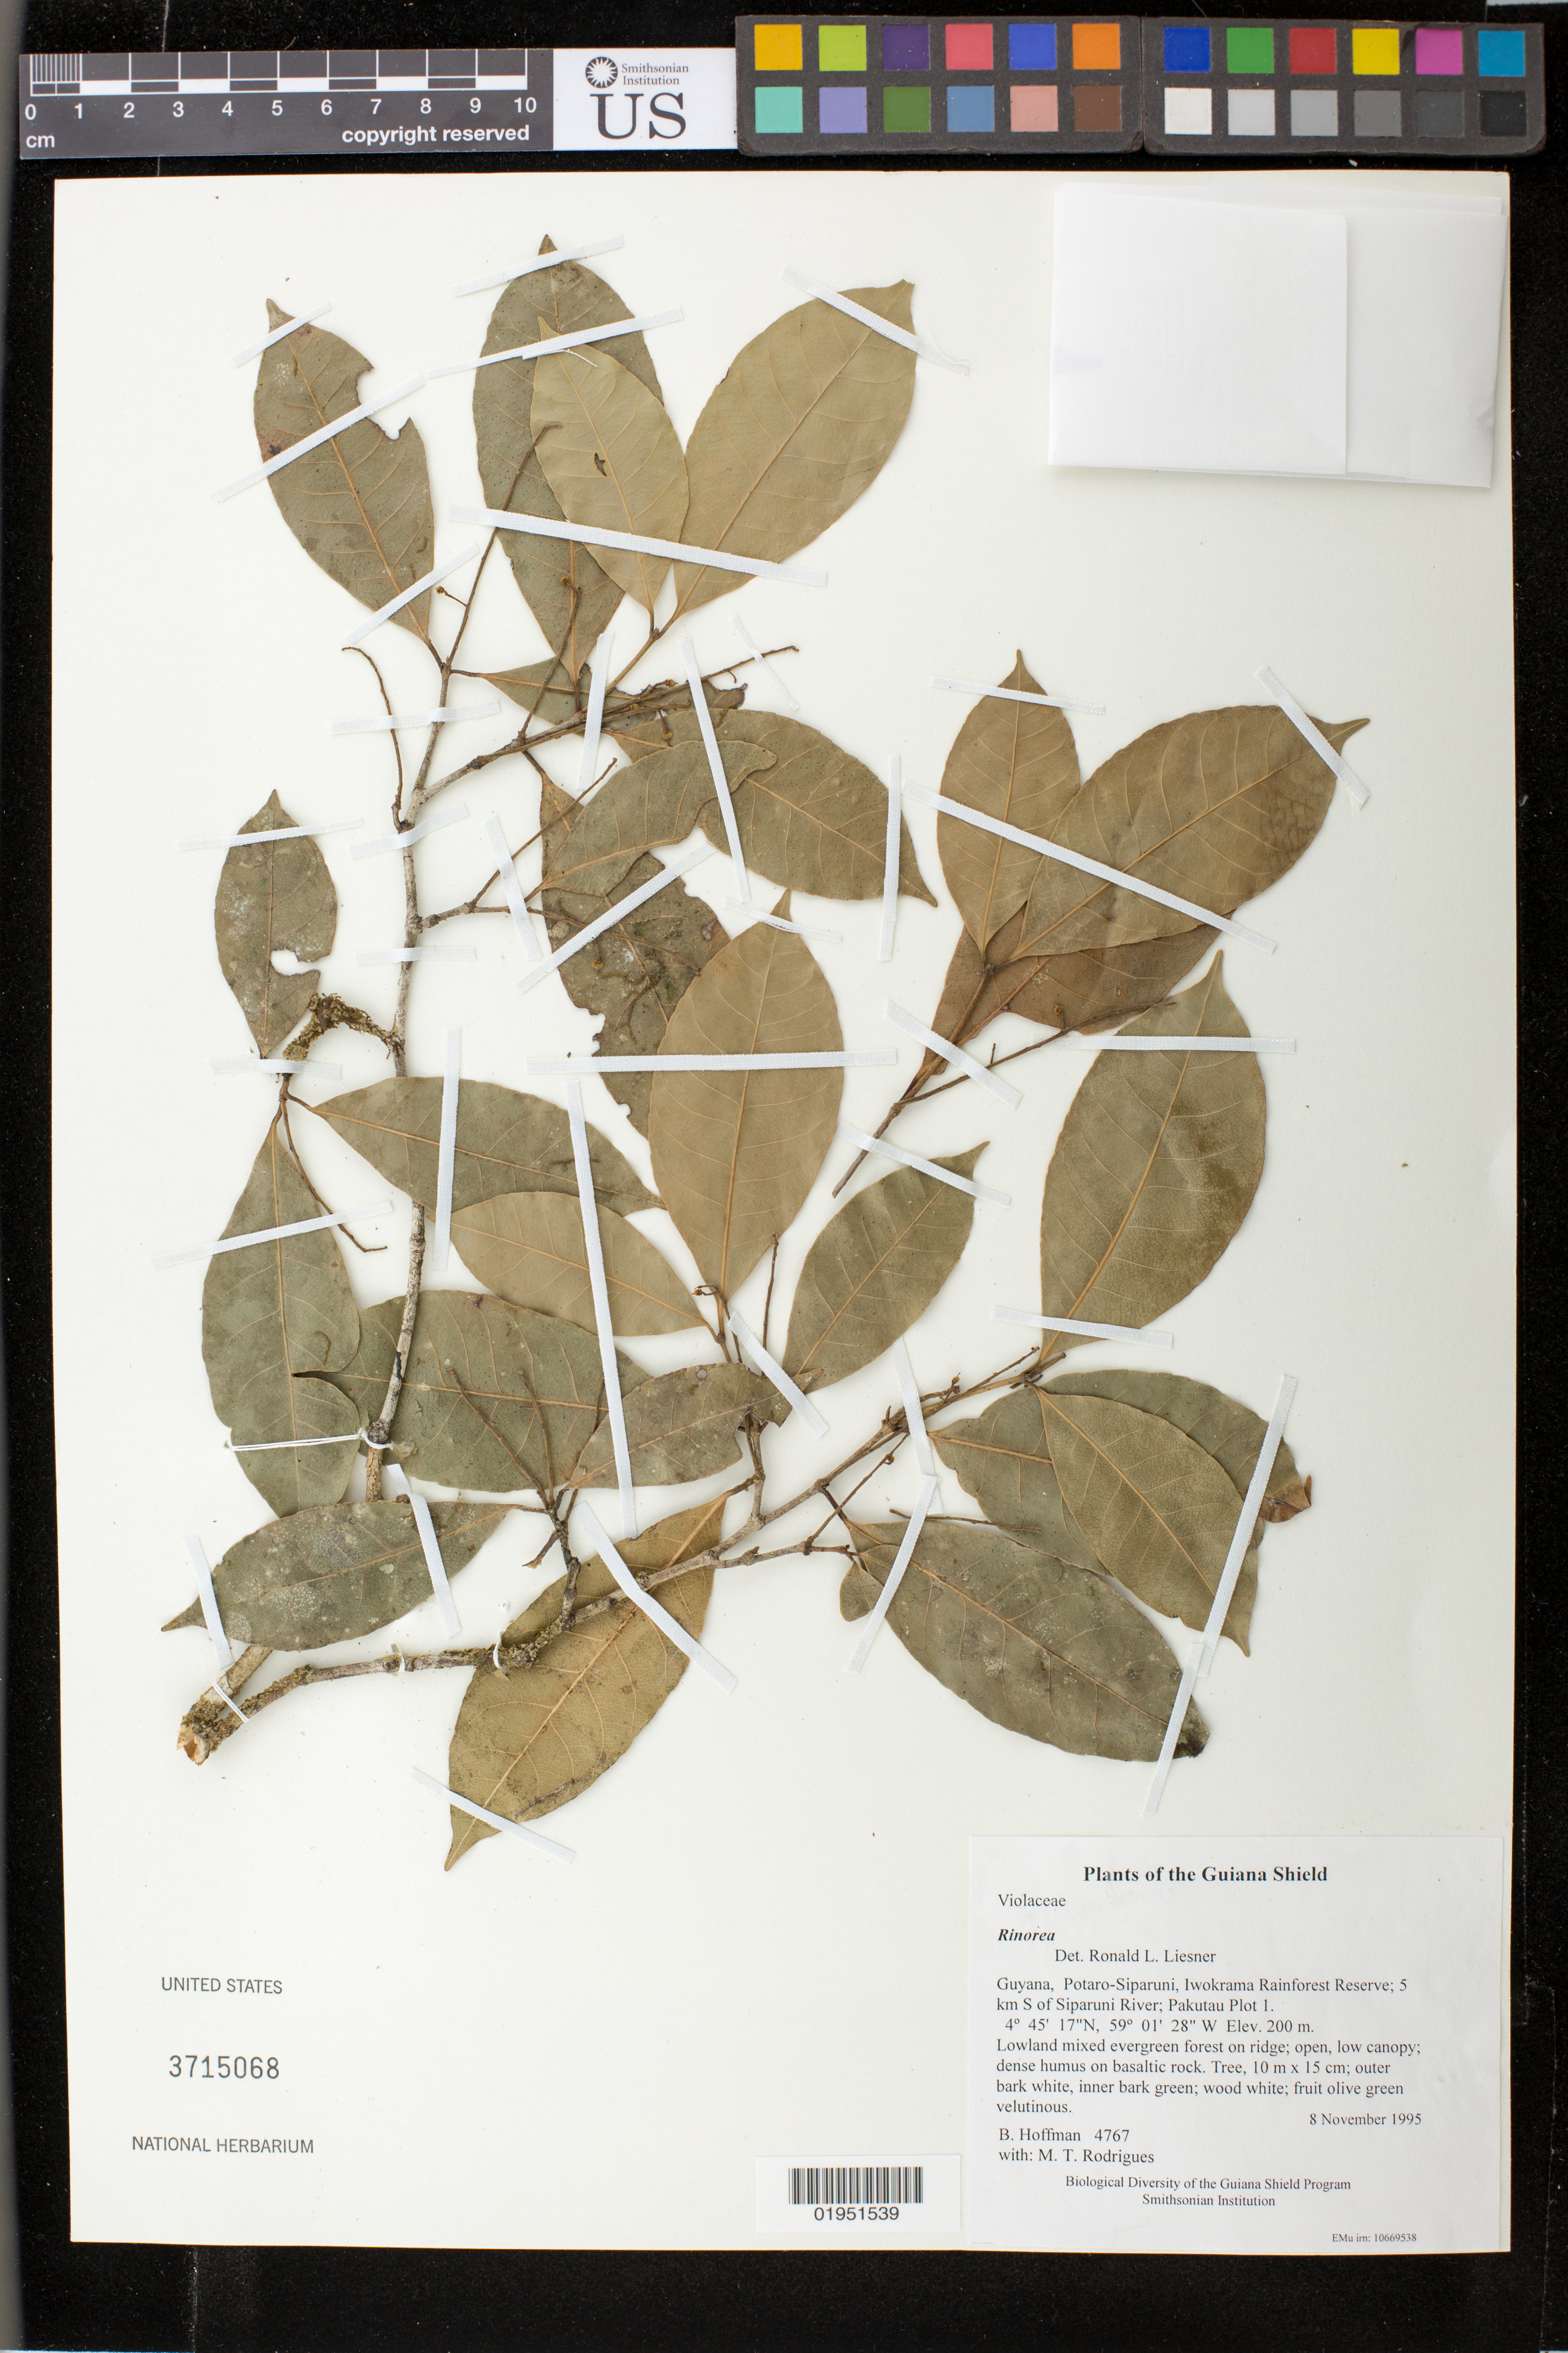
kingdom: Plantae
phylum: Tracheophyta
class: Magnoliopsida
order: Malpighiales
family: Violaceae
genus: Rinorea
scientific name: Rinorea sp.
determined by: Liesner, R. L.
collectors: B. Hoffman & M. T. Rodrigues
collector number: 4767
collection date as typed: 8 November 1995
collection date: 1995-11-08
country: Guyana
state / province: Potaro-Siparuni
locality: Iwokrama Rainforest Reserve; 5 km S of Siparuni River; Pakutau Plot 1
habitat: Lowland mixed evergreen forest on ridge; open, low canopy; dense humus on basaltic rock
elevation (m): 200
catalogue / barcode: US 3715068